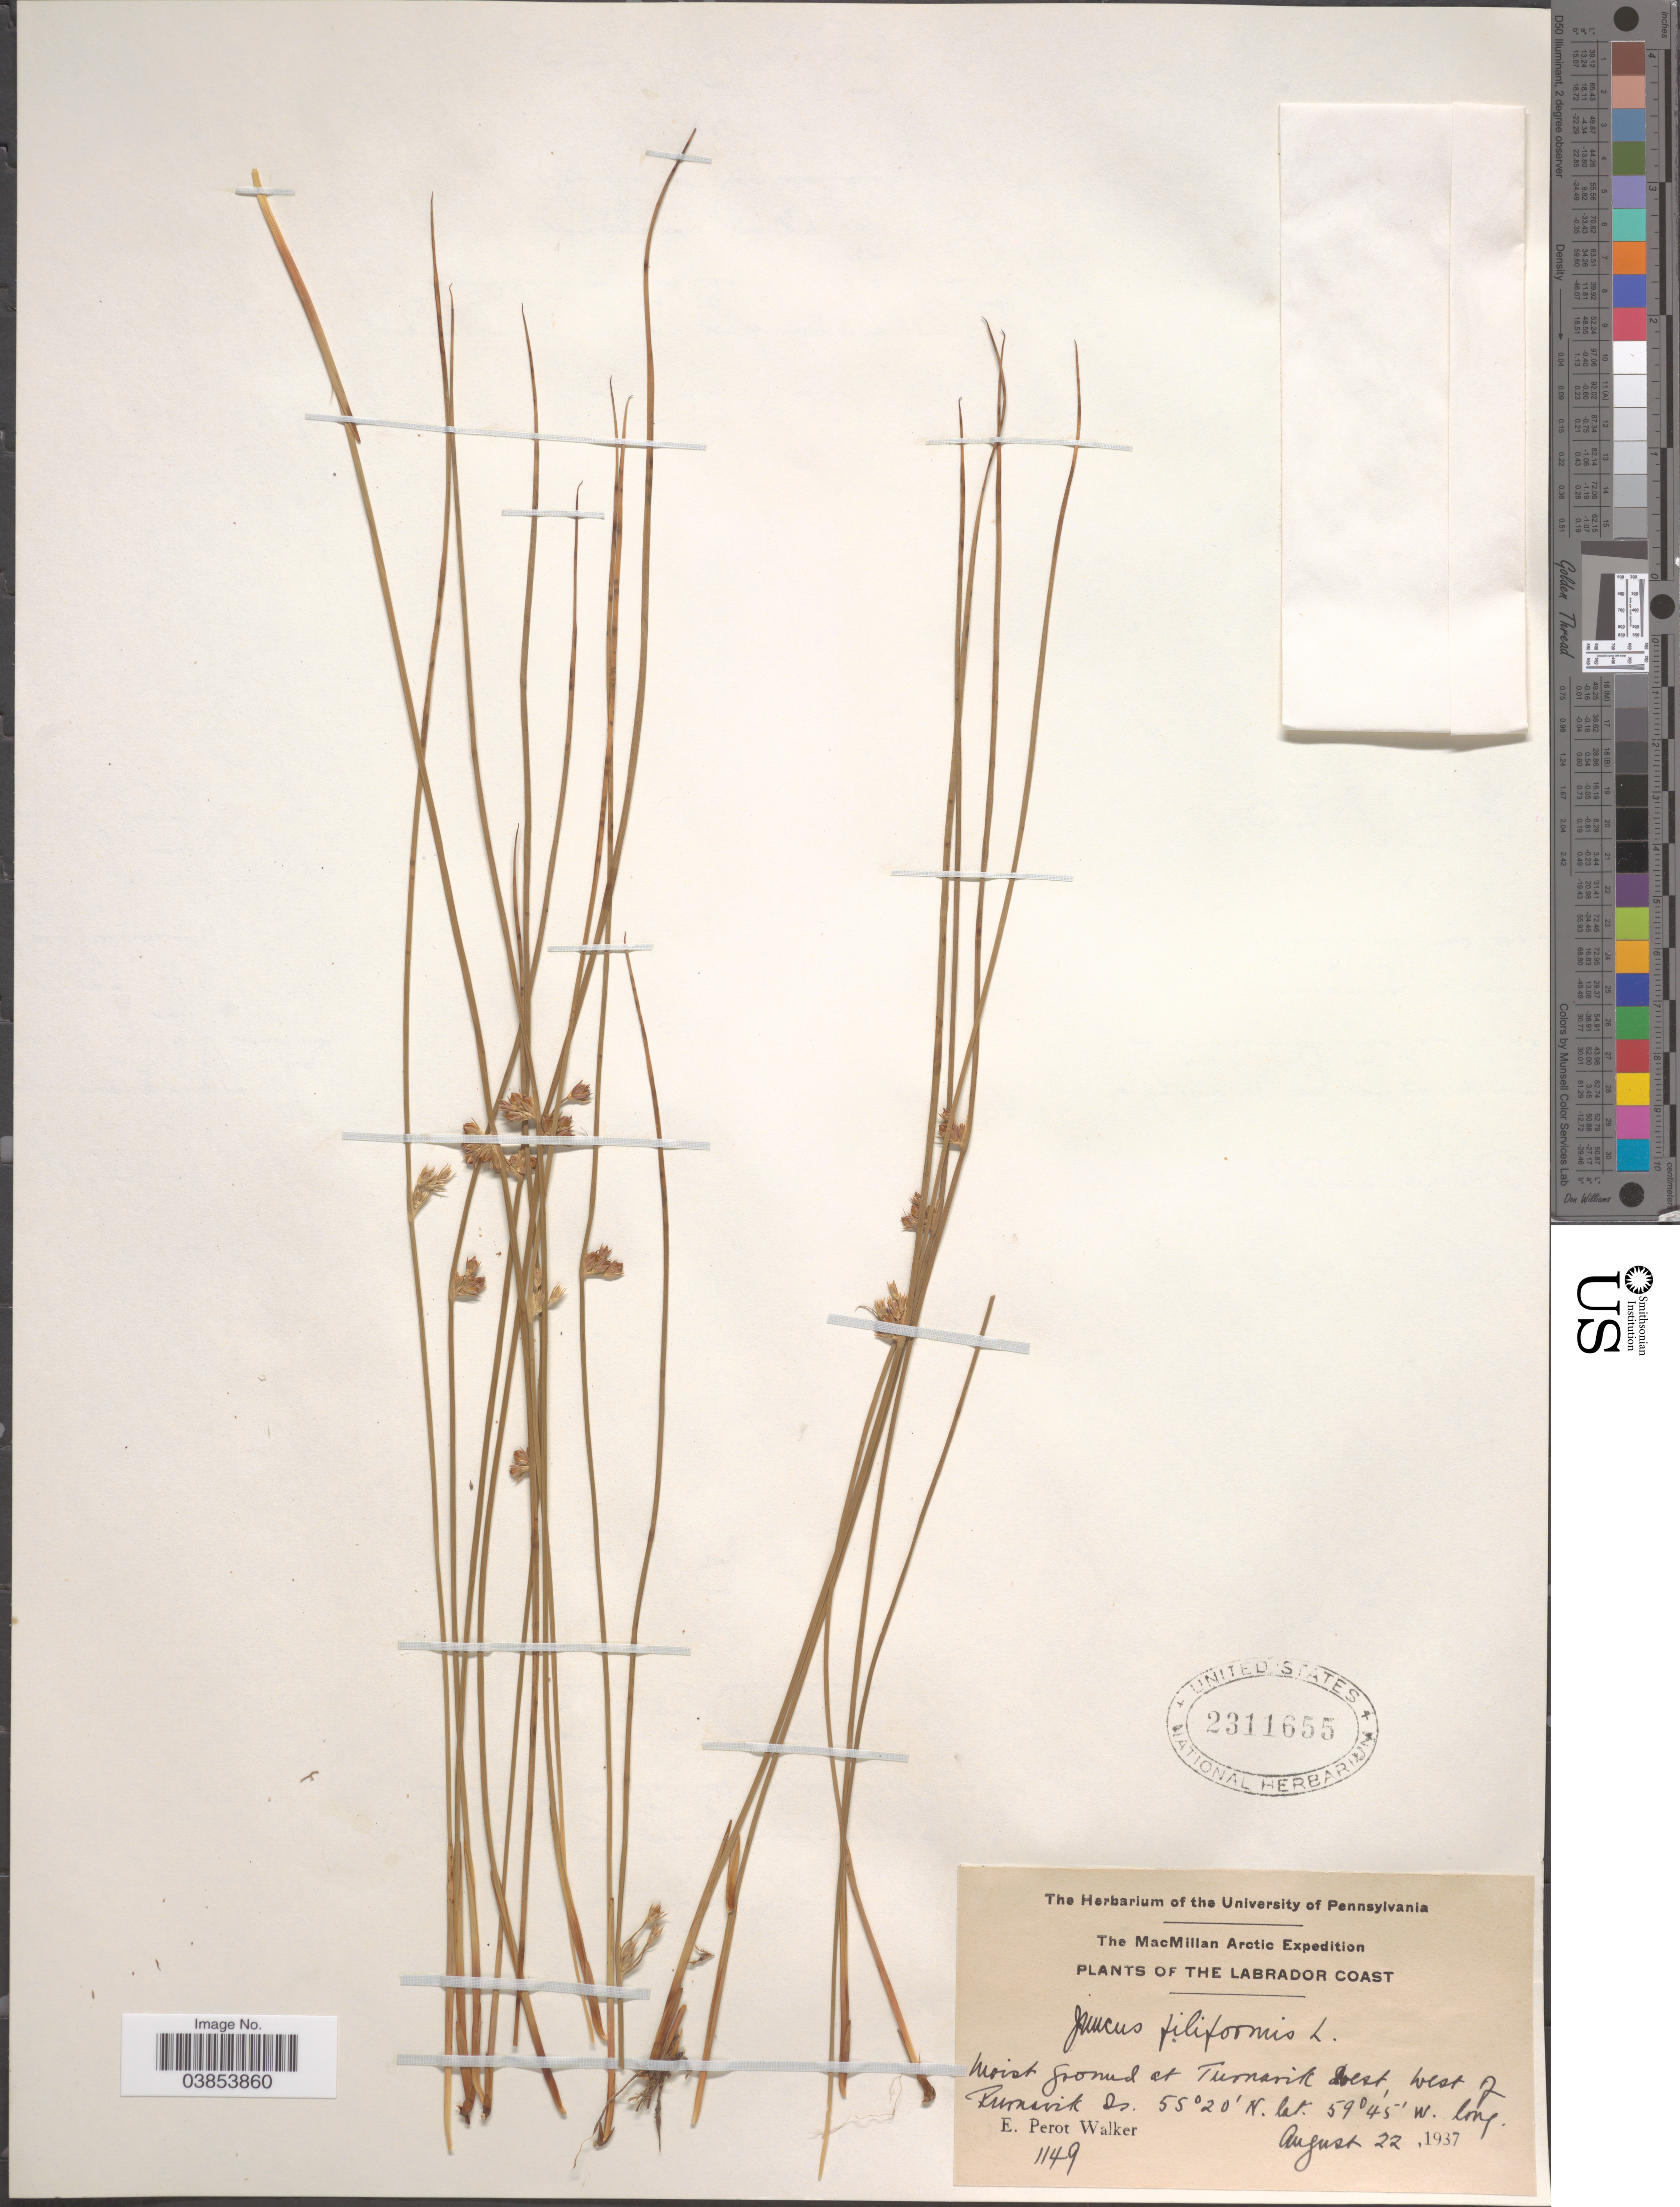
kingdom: Plantae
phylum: Tracheophyta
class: Liliopsida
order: Poales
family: Juncaceae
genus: Juncus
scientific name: Juncus filiformis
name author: L.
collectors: E. Walker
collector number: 1149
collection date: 1937-08-22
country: Canada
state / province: Newfoundland and Labrador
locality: The MacMillan Arctic. Labrador Coast. Moist ground at Turnavik West, West of Turnavik Is.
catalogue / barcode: US 2311655